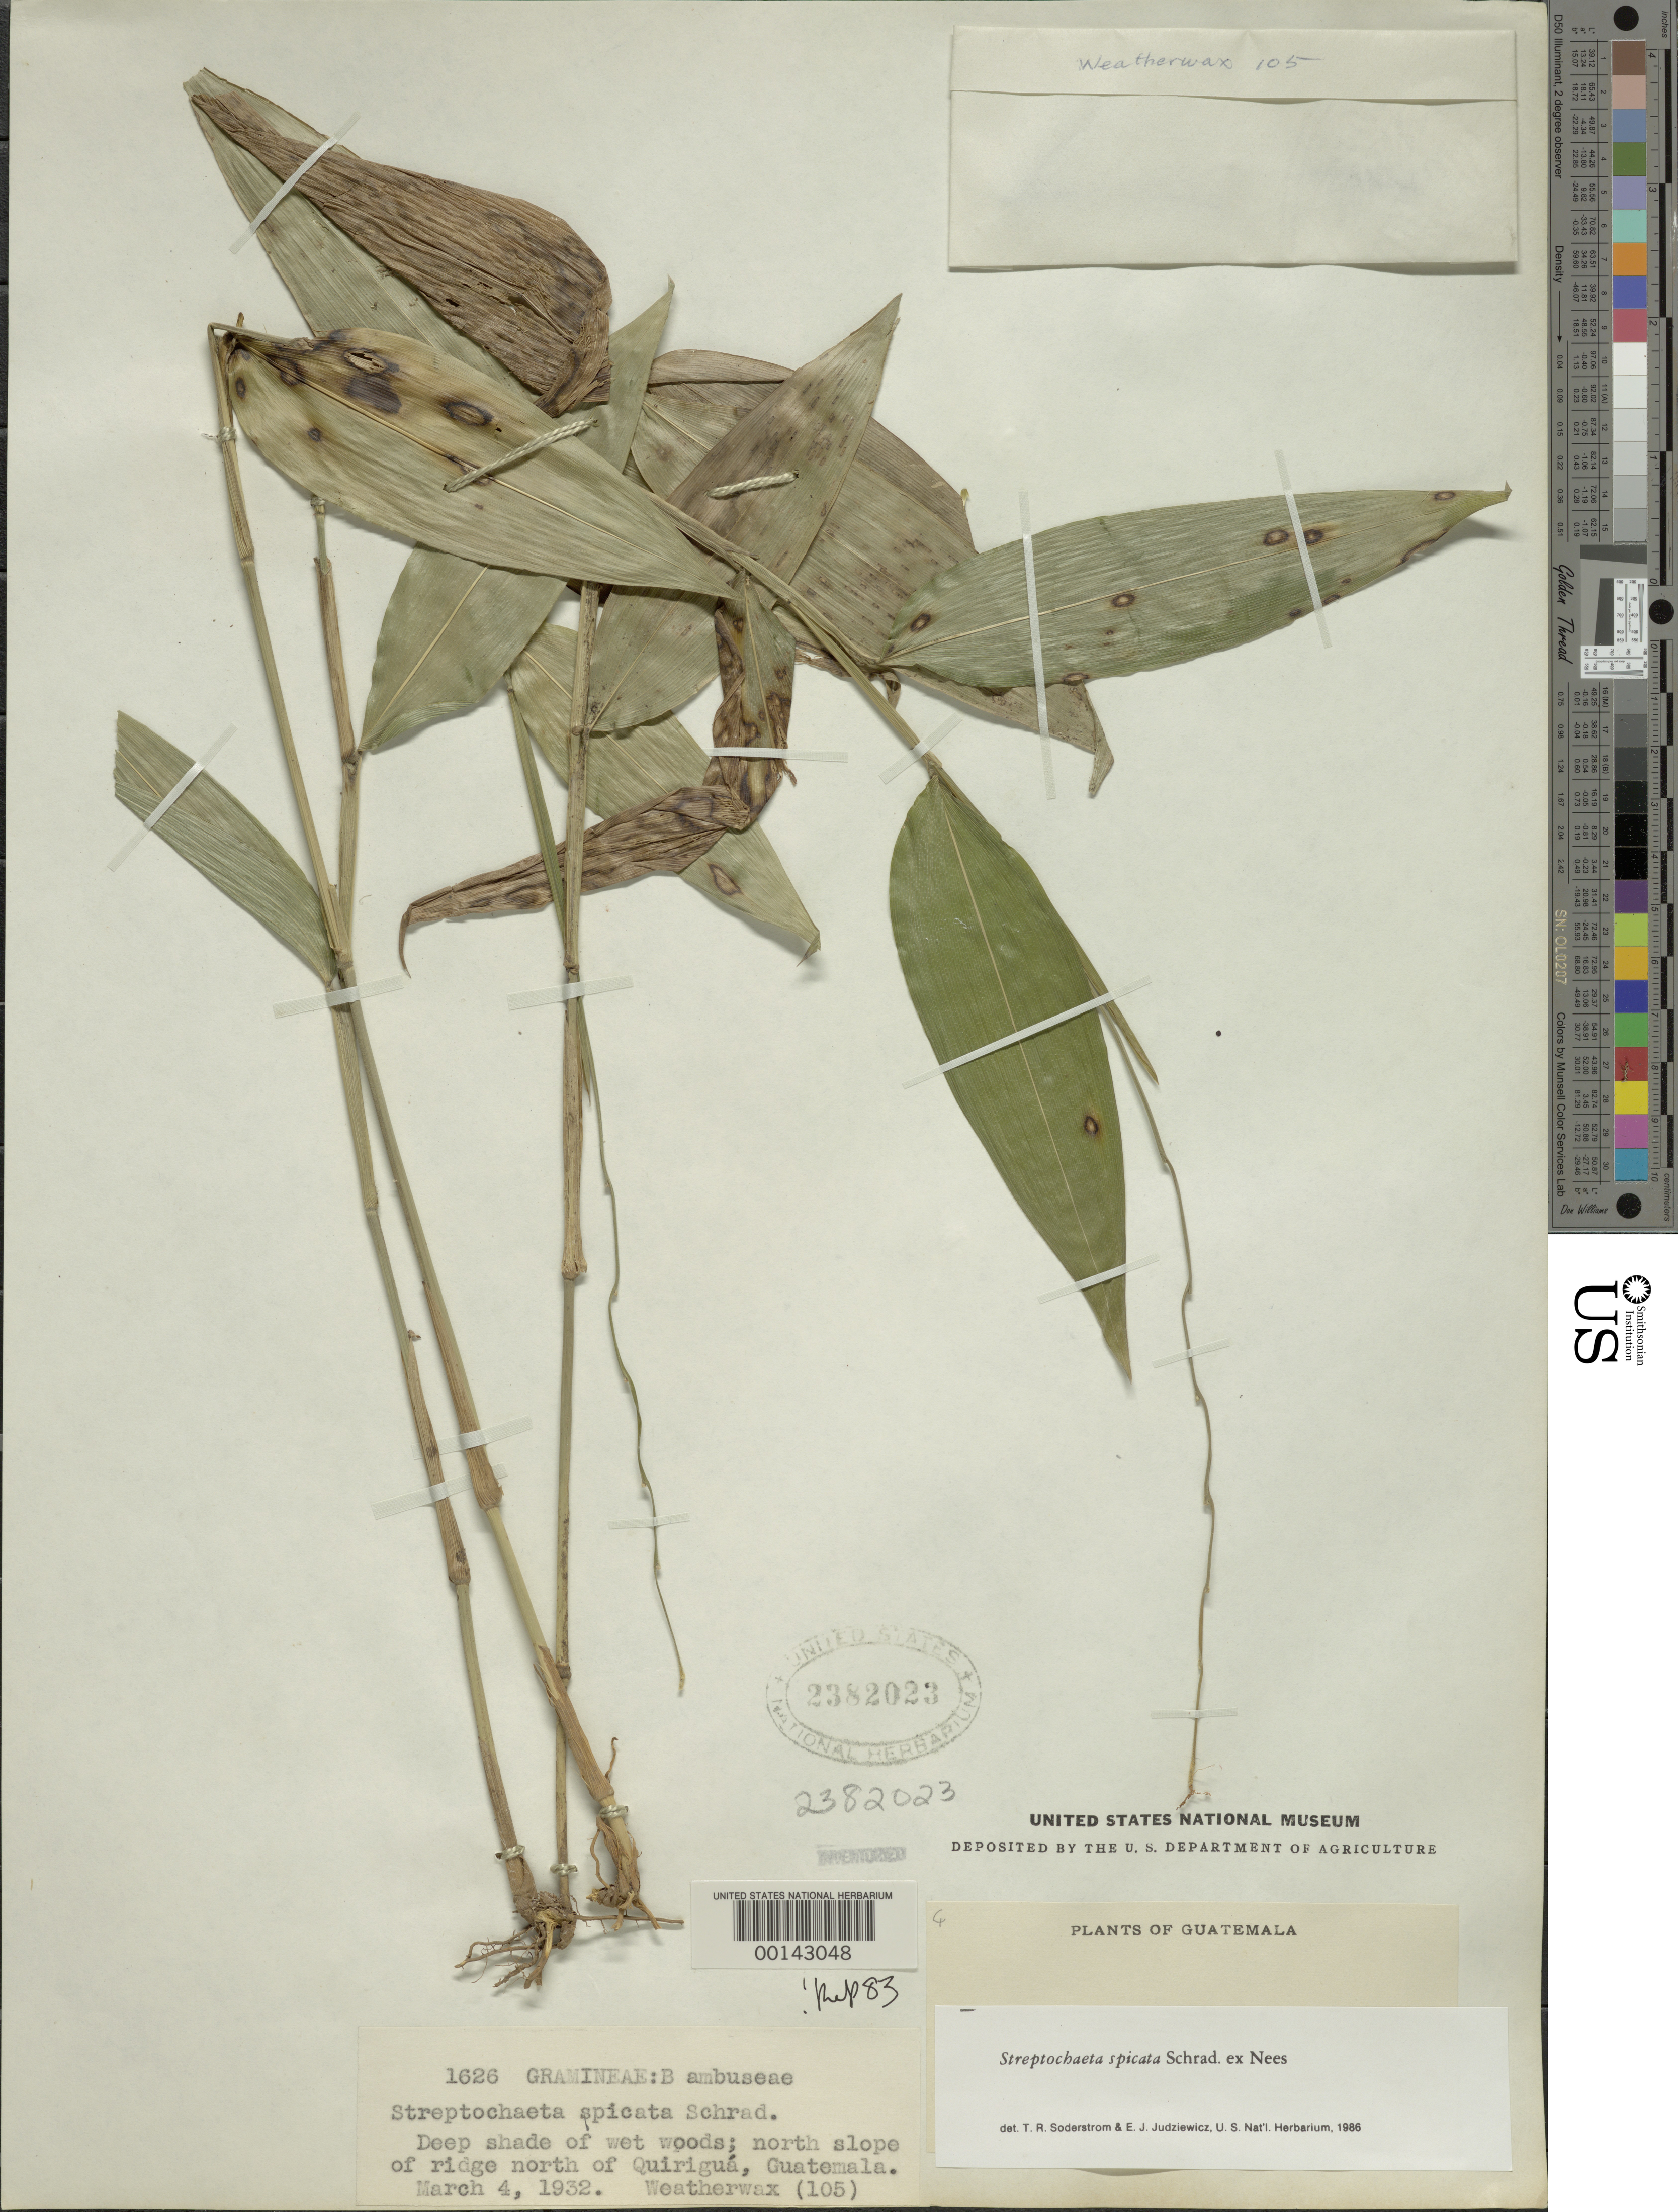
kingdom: Plantae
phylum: Tracheophyta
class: Liliopsida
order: Poales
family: Poaceae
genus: Streptochaeta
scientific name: Streptochaeta spicata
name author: Schrad. ex Nees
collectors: -. Weatherwax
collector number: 105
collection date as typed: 04 Mar 1932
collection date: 1932-03-04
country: Guatemala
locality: Quiriguá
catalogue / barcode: US 2382023